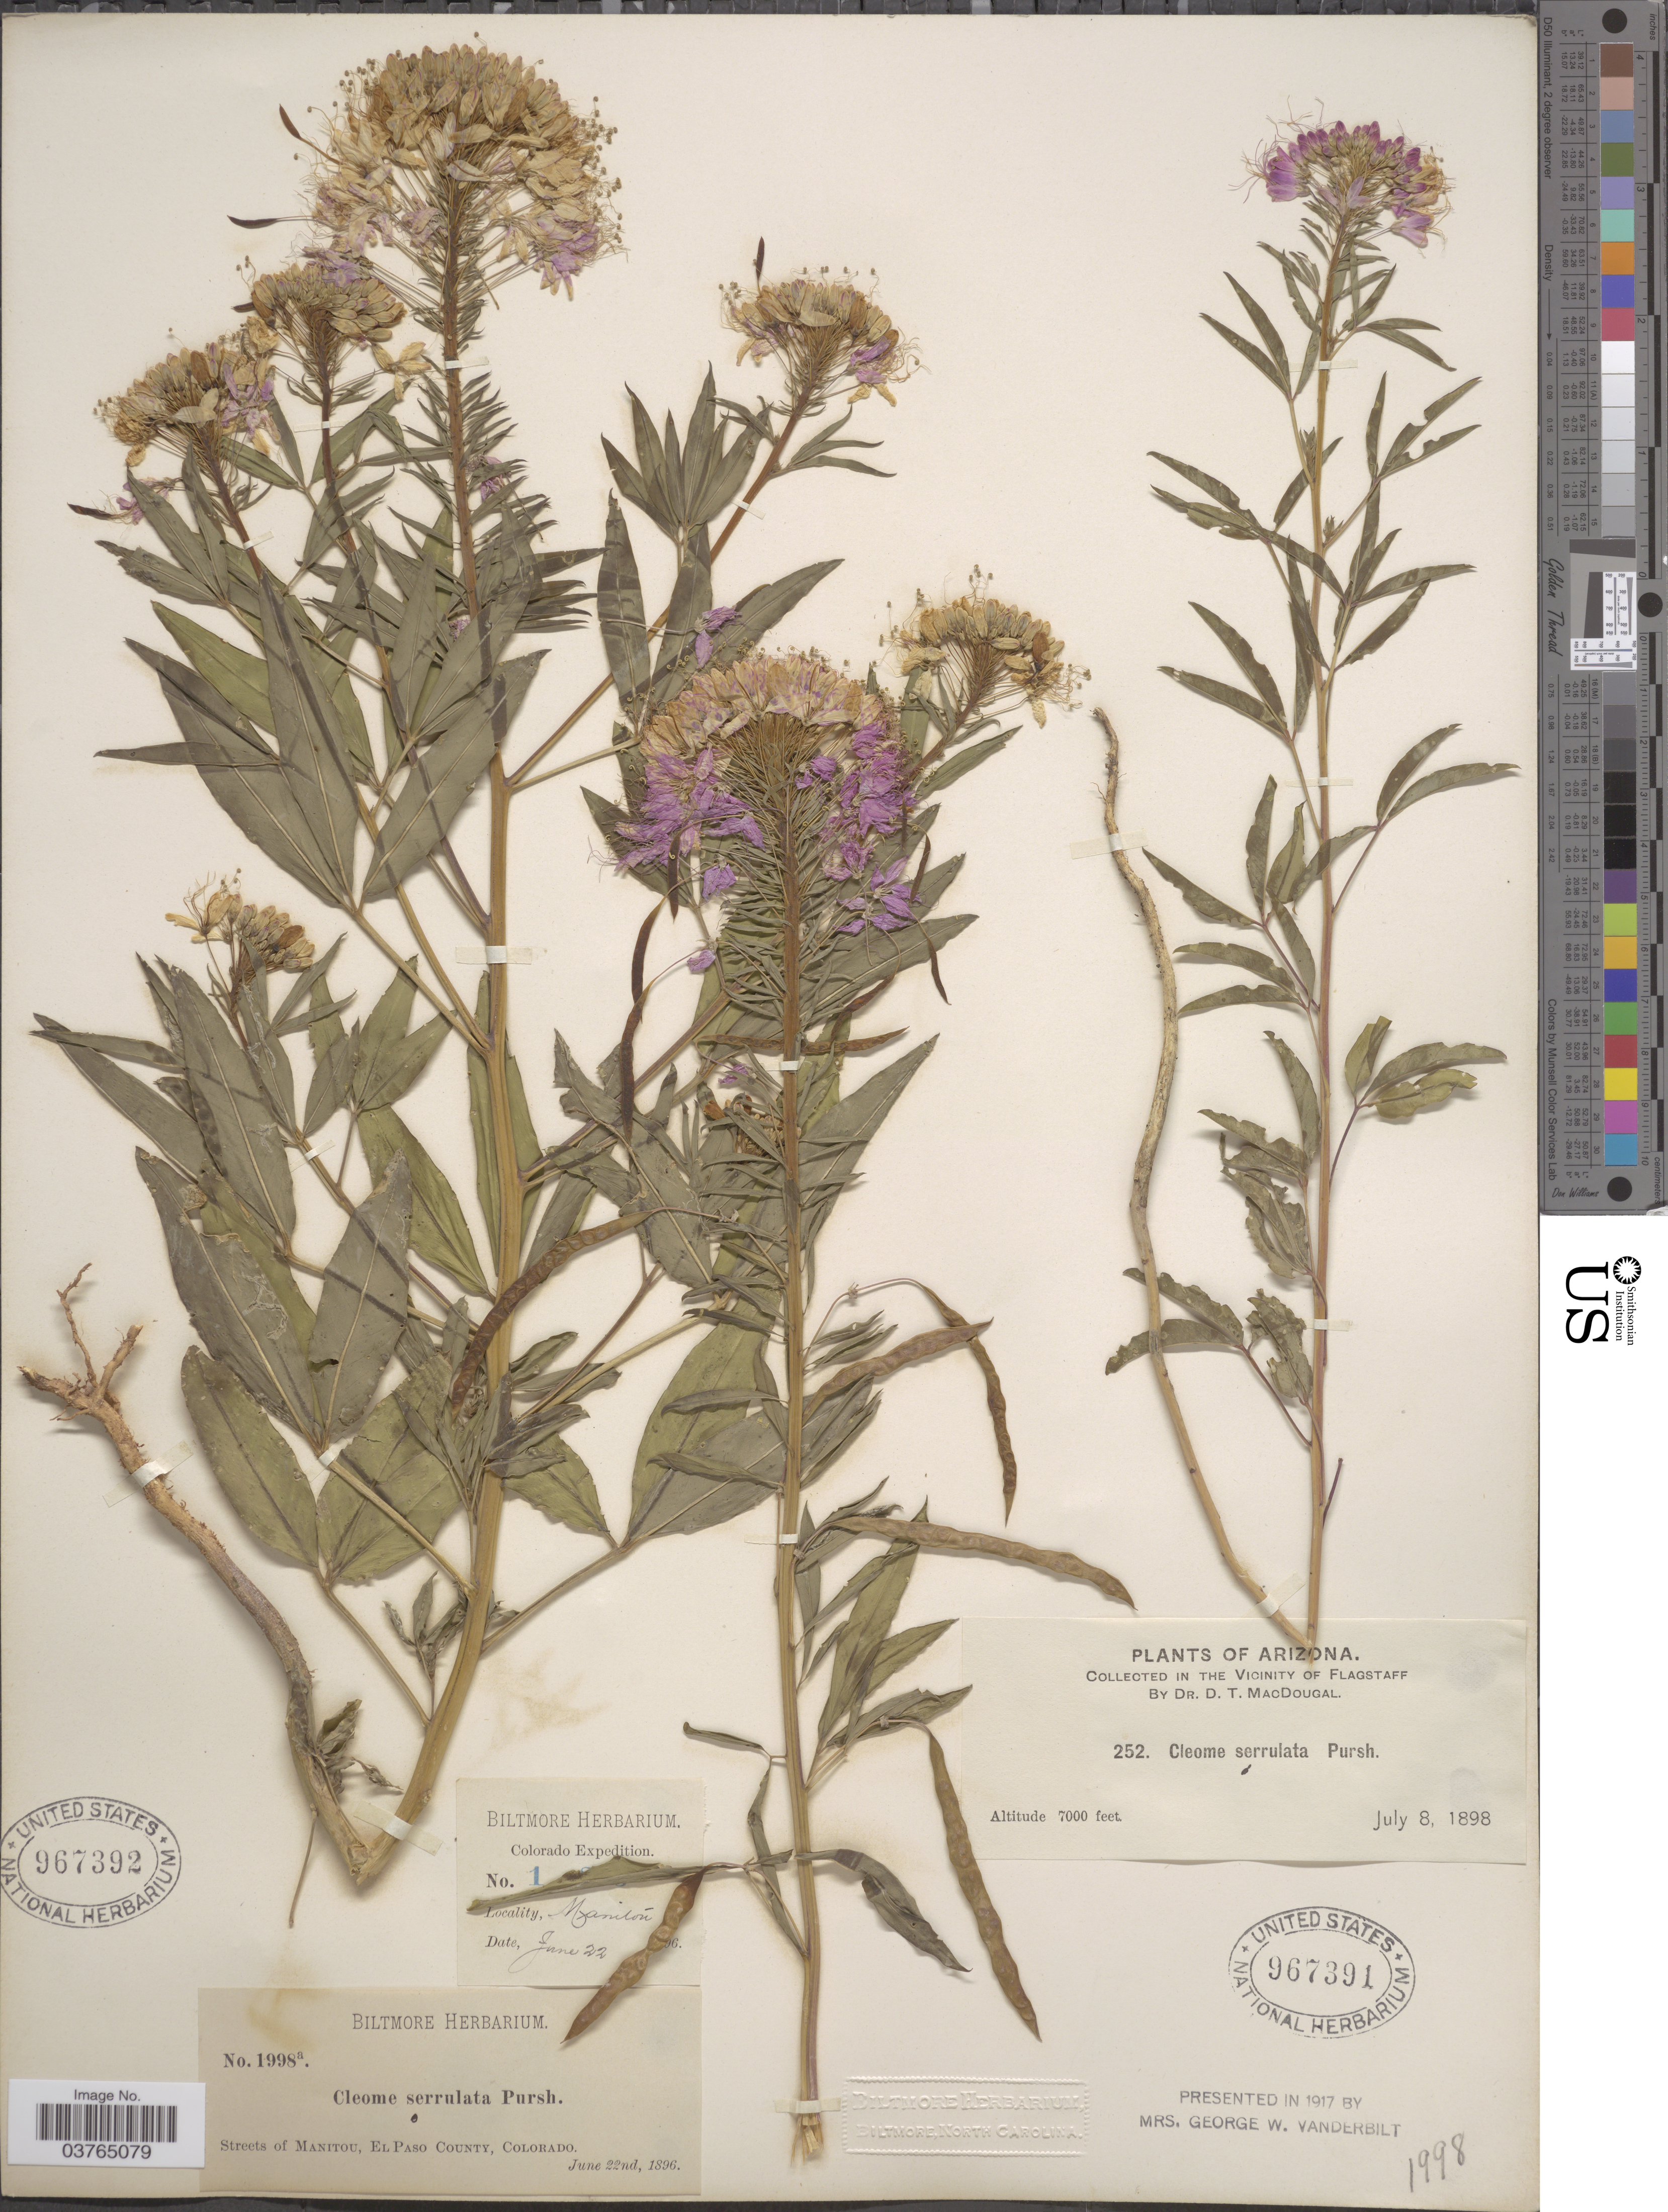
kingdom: Plantae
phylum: Tracheophyta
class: Magnoliopsida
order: Brassicales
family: Cleomaceae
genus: Cleomella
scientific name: Cleomella serrulata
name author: (Pursh) Roalson & J.C. Hall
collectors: D. T. MacDougal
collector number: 252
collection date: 1898-07-08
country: United States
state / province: Arizona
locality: In the vicinity of Flagstaff.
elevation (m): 2134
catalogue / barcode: US 967391-2